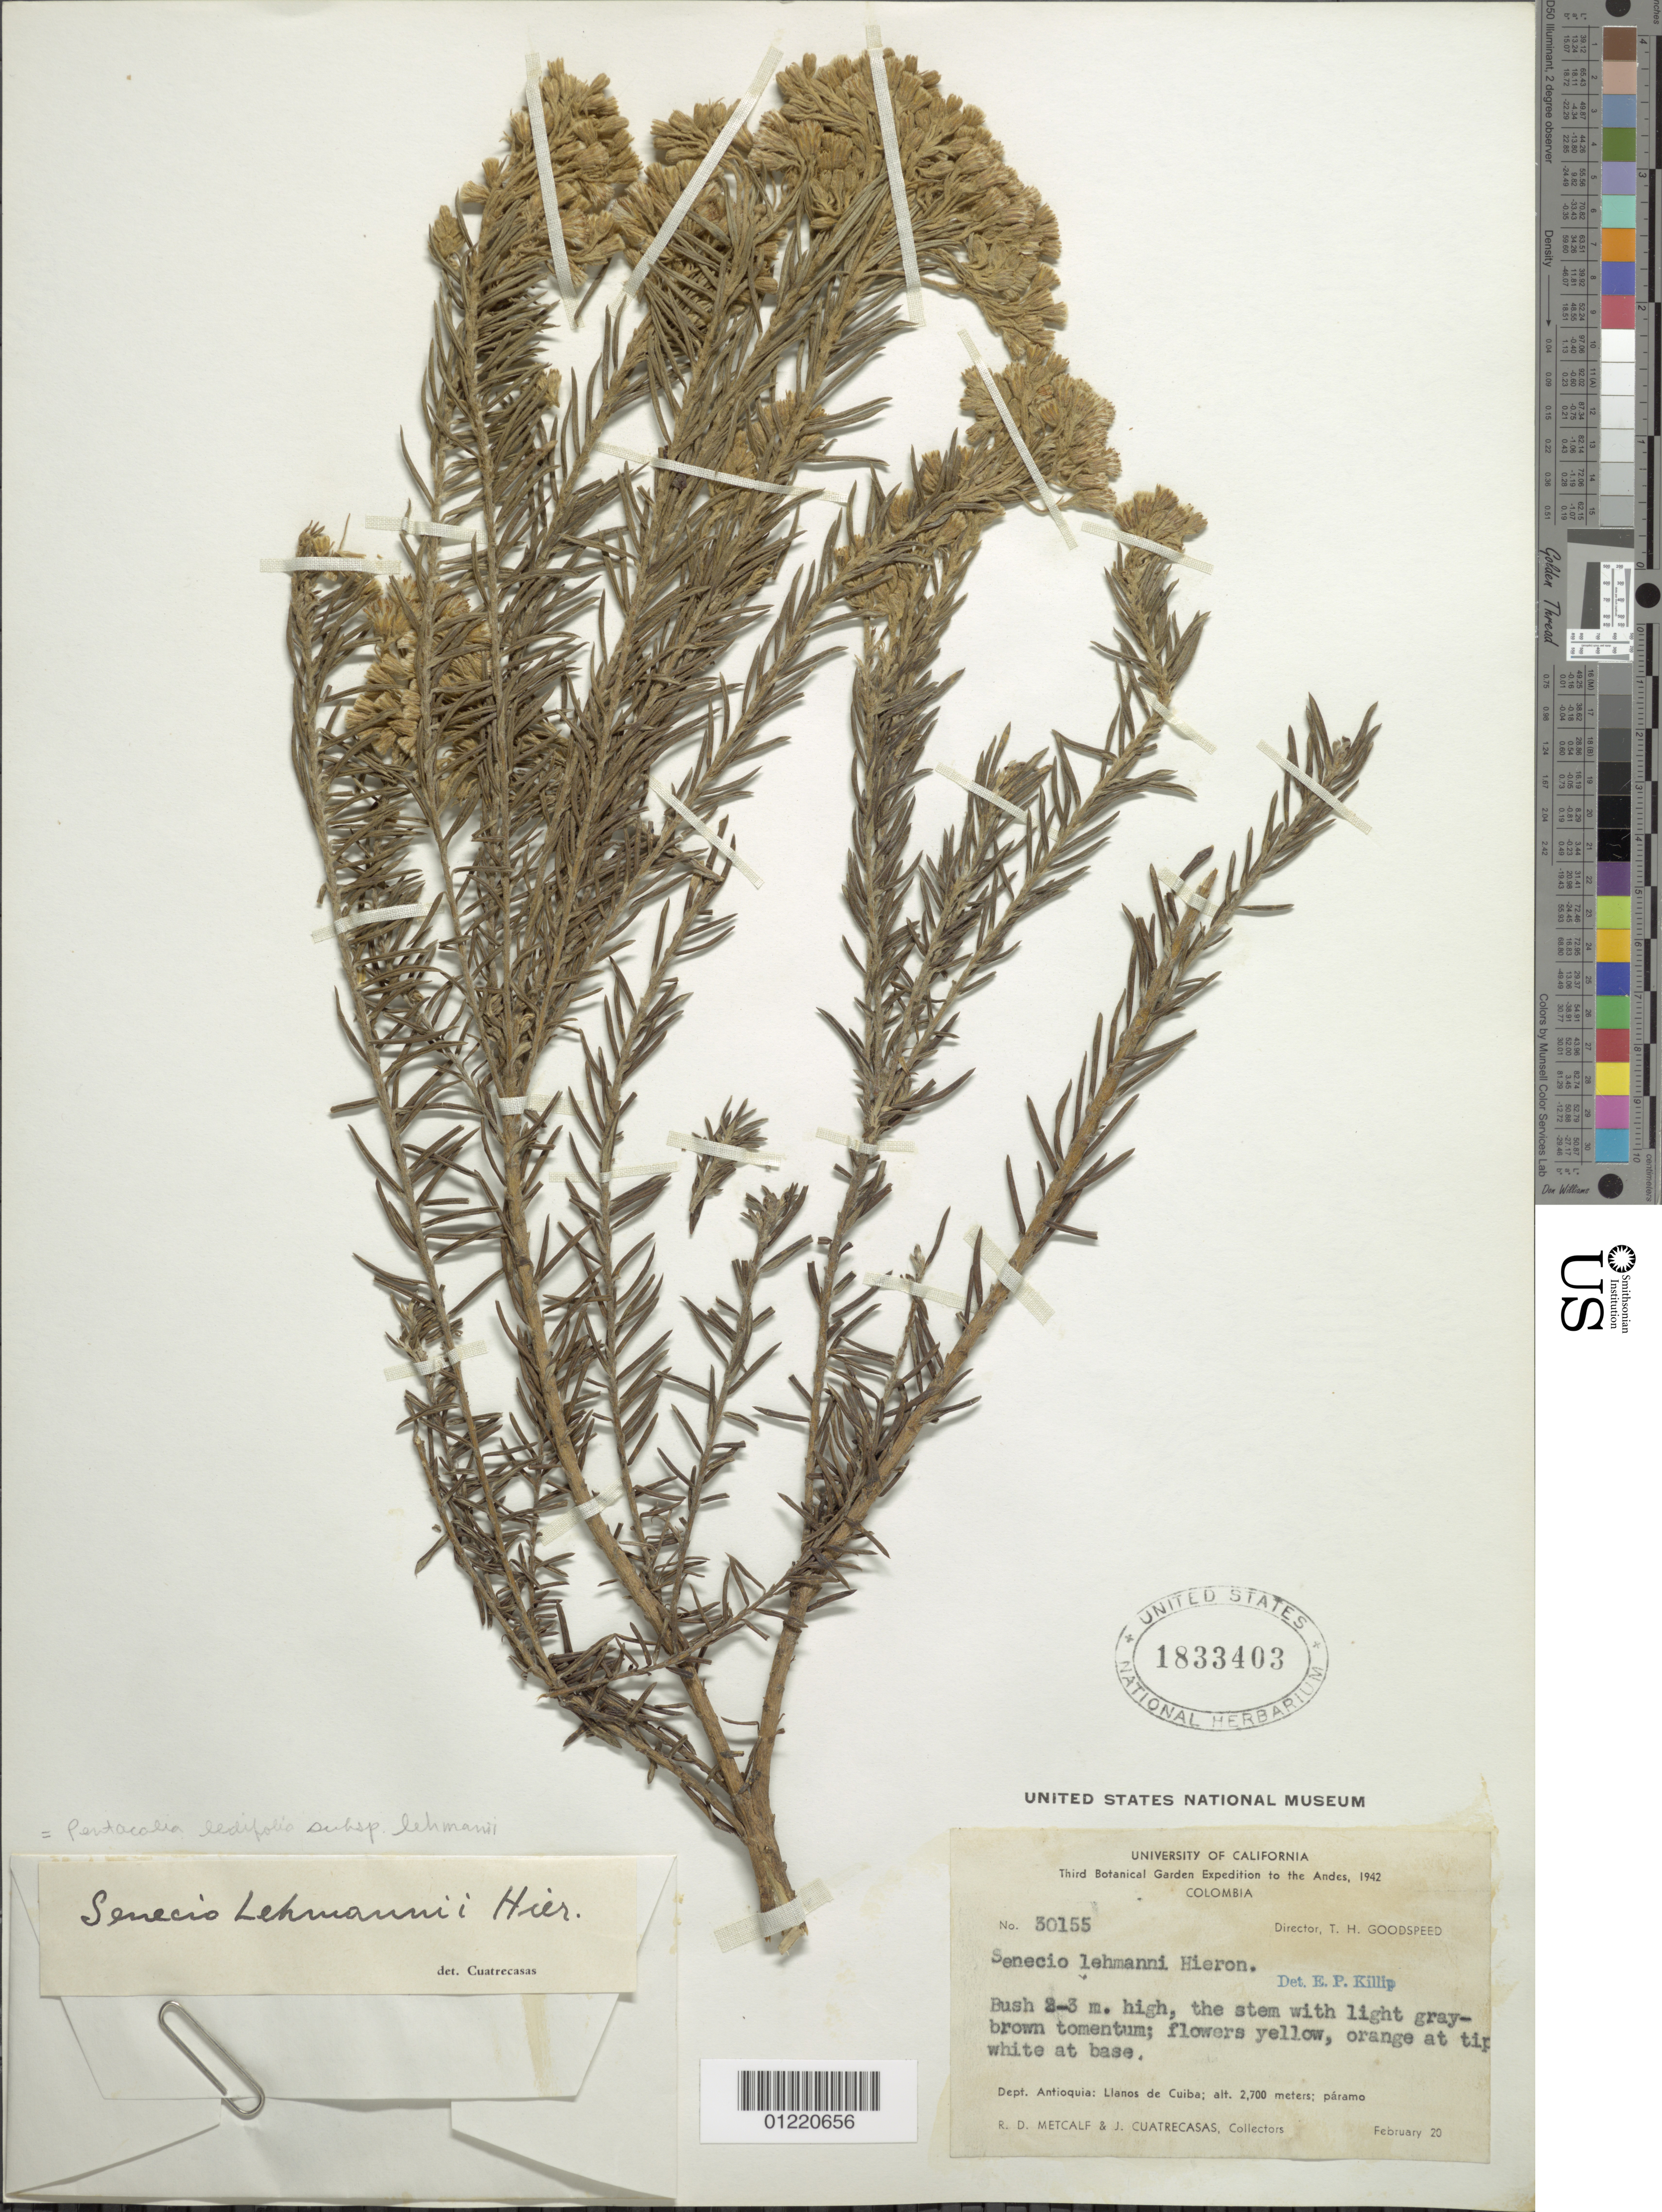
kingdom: Plantae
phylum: Tracheophyta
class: Magnoliopsida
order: Asterales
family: Asteraceae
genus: Pentacalia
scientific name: Pentacalia ledifolia subsp. lehmannii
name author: (Hieron.) Cuatrec.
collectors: R. D. Metcalf & J. Cuatrecasas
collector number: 30155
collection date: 1942-02-20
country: Colombia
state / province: Antioquiá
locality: Llanos de Cuiba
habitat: Paramo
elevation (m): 2700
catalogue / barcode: US 1833403